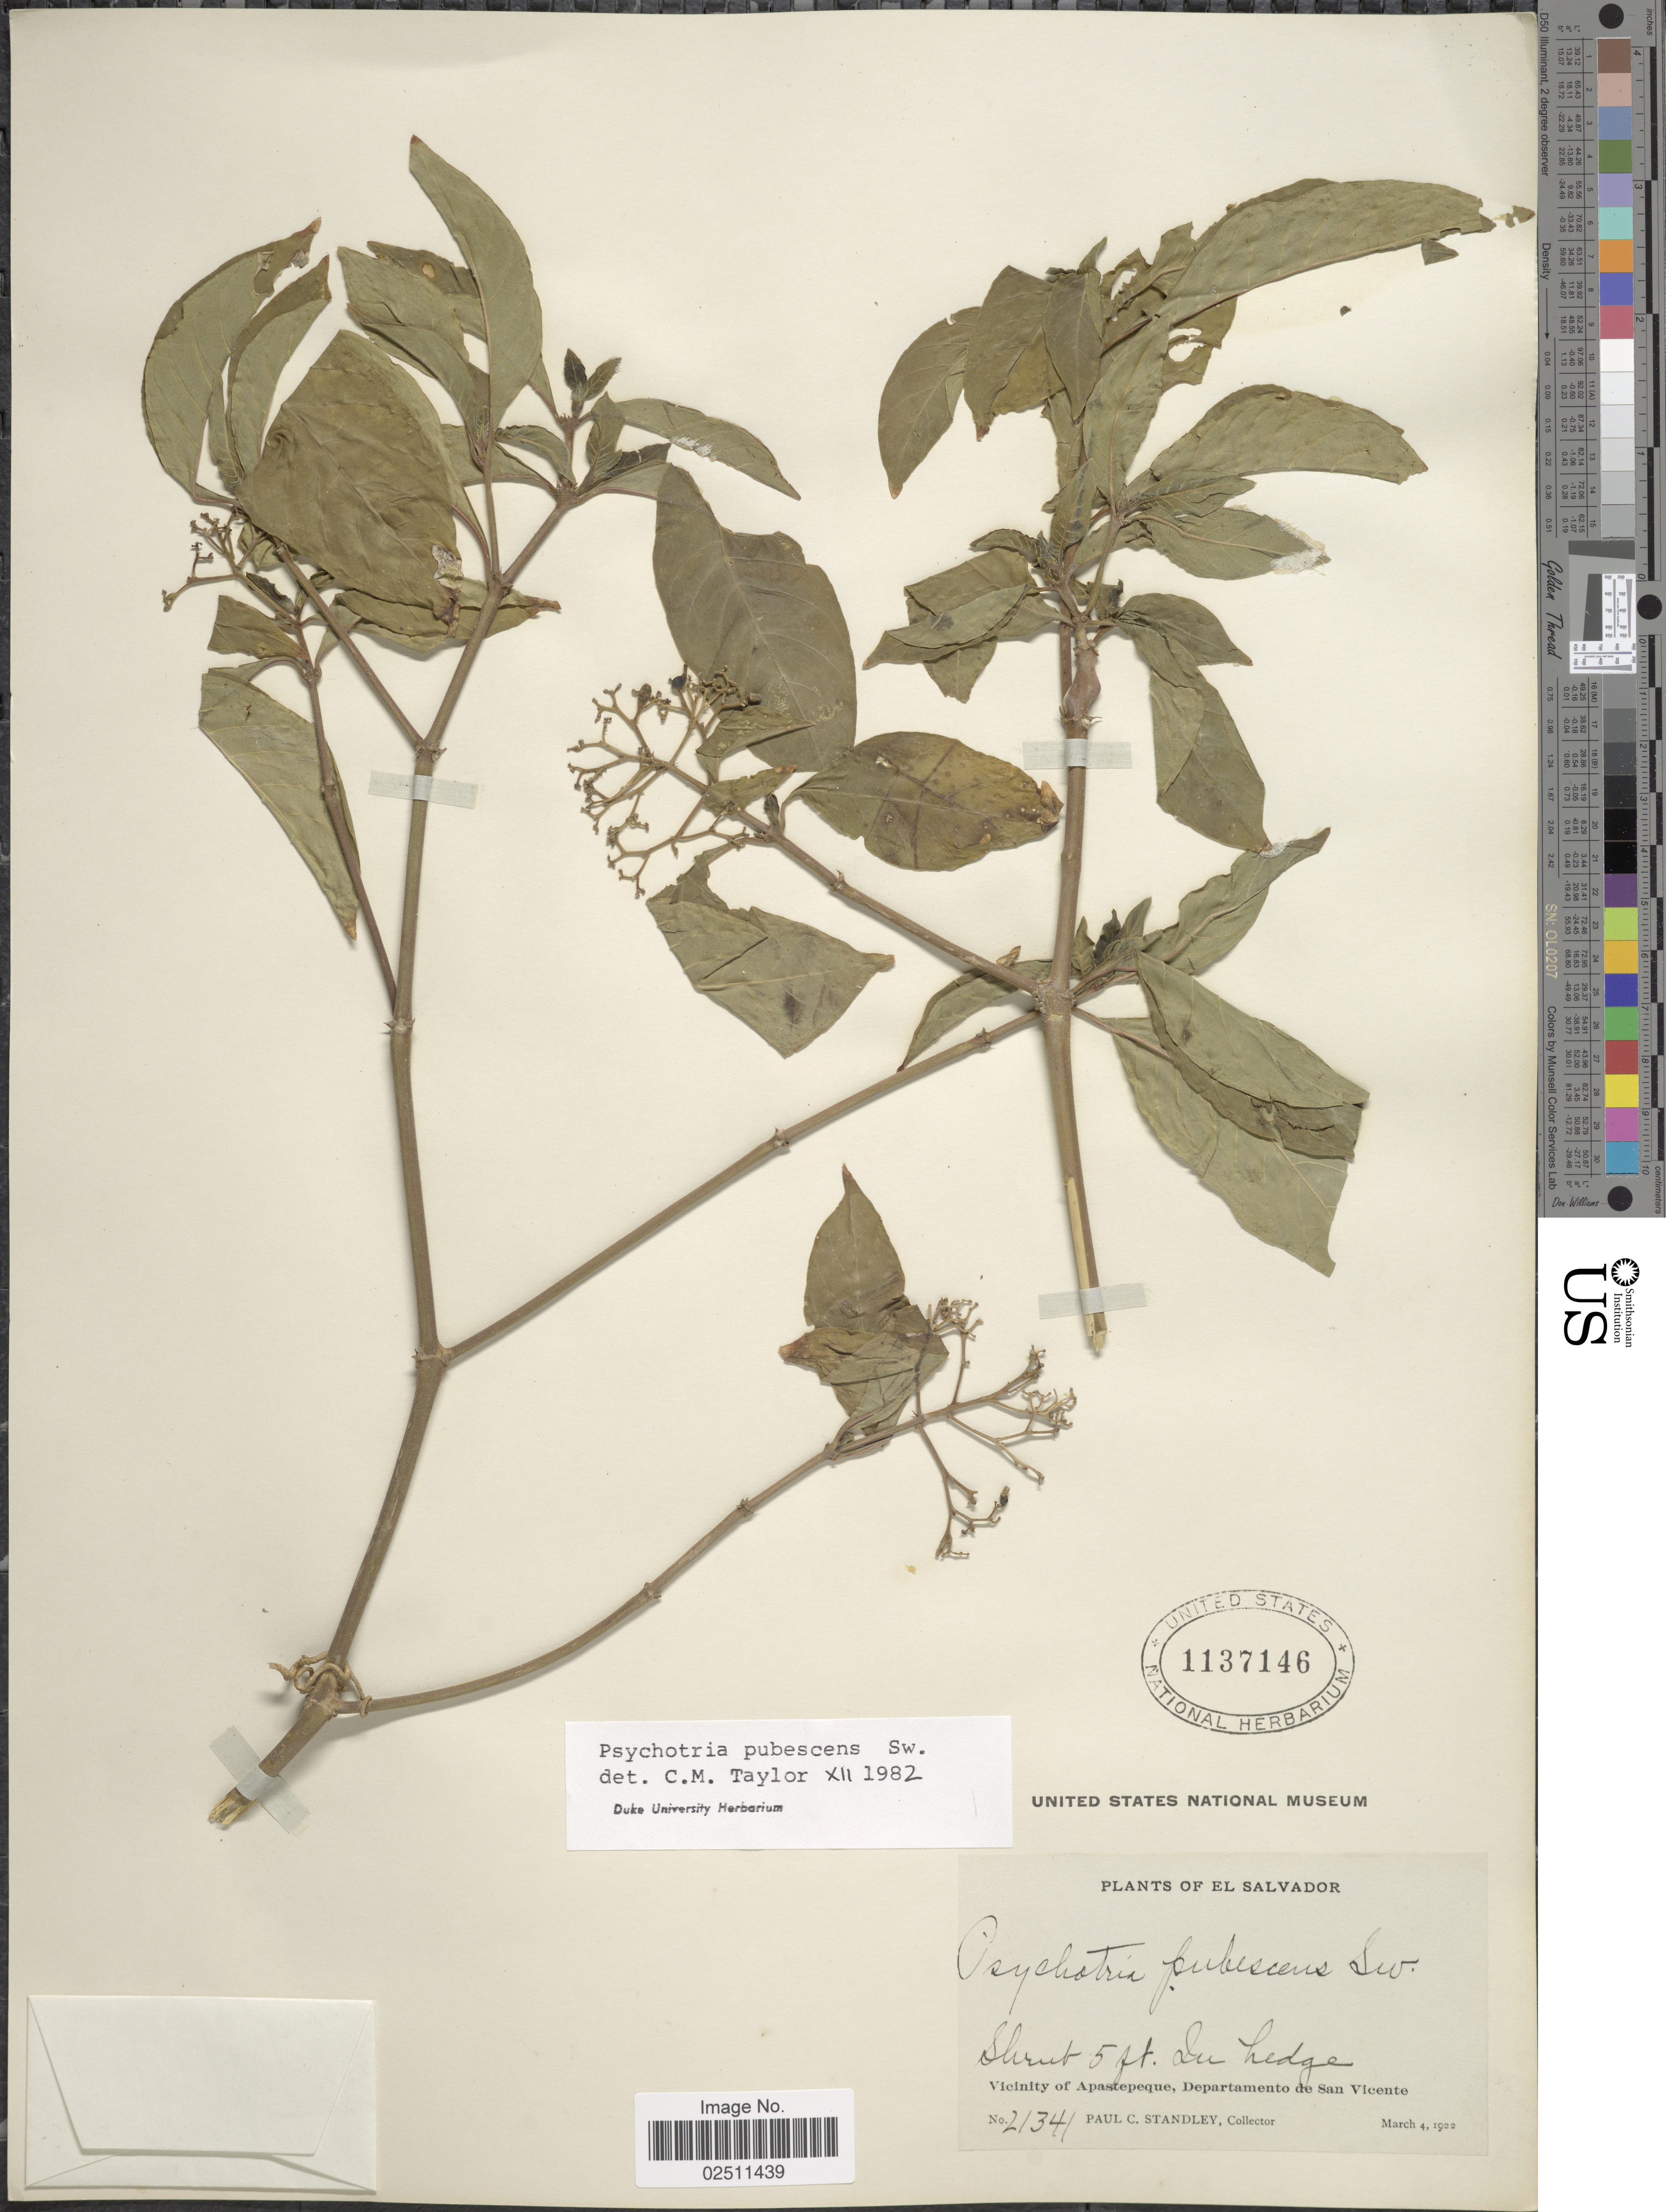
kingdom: Plantae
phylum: Tracheophyta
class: Magnoliopsida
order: Gentianales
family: Rubiaceae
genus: Psychotria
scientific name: Psychotria pubescens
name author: Sw.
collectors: P. C. Standley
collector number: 21341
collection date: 1922-03-04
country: El Salvador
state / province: San Vincente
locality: Vicinity of Apastepeque, Departamento de San Vicente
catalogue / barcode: US 1137146